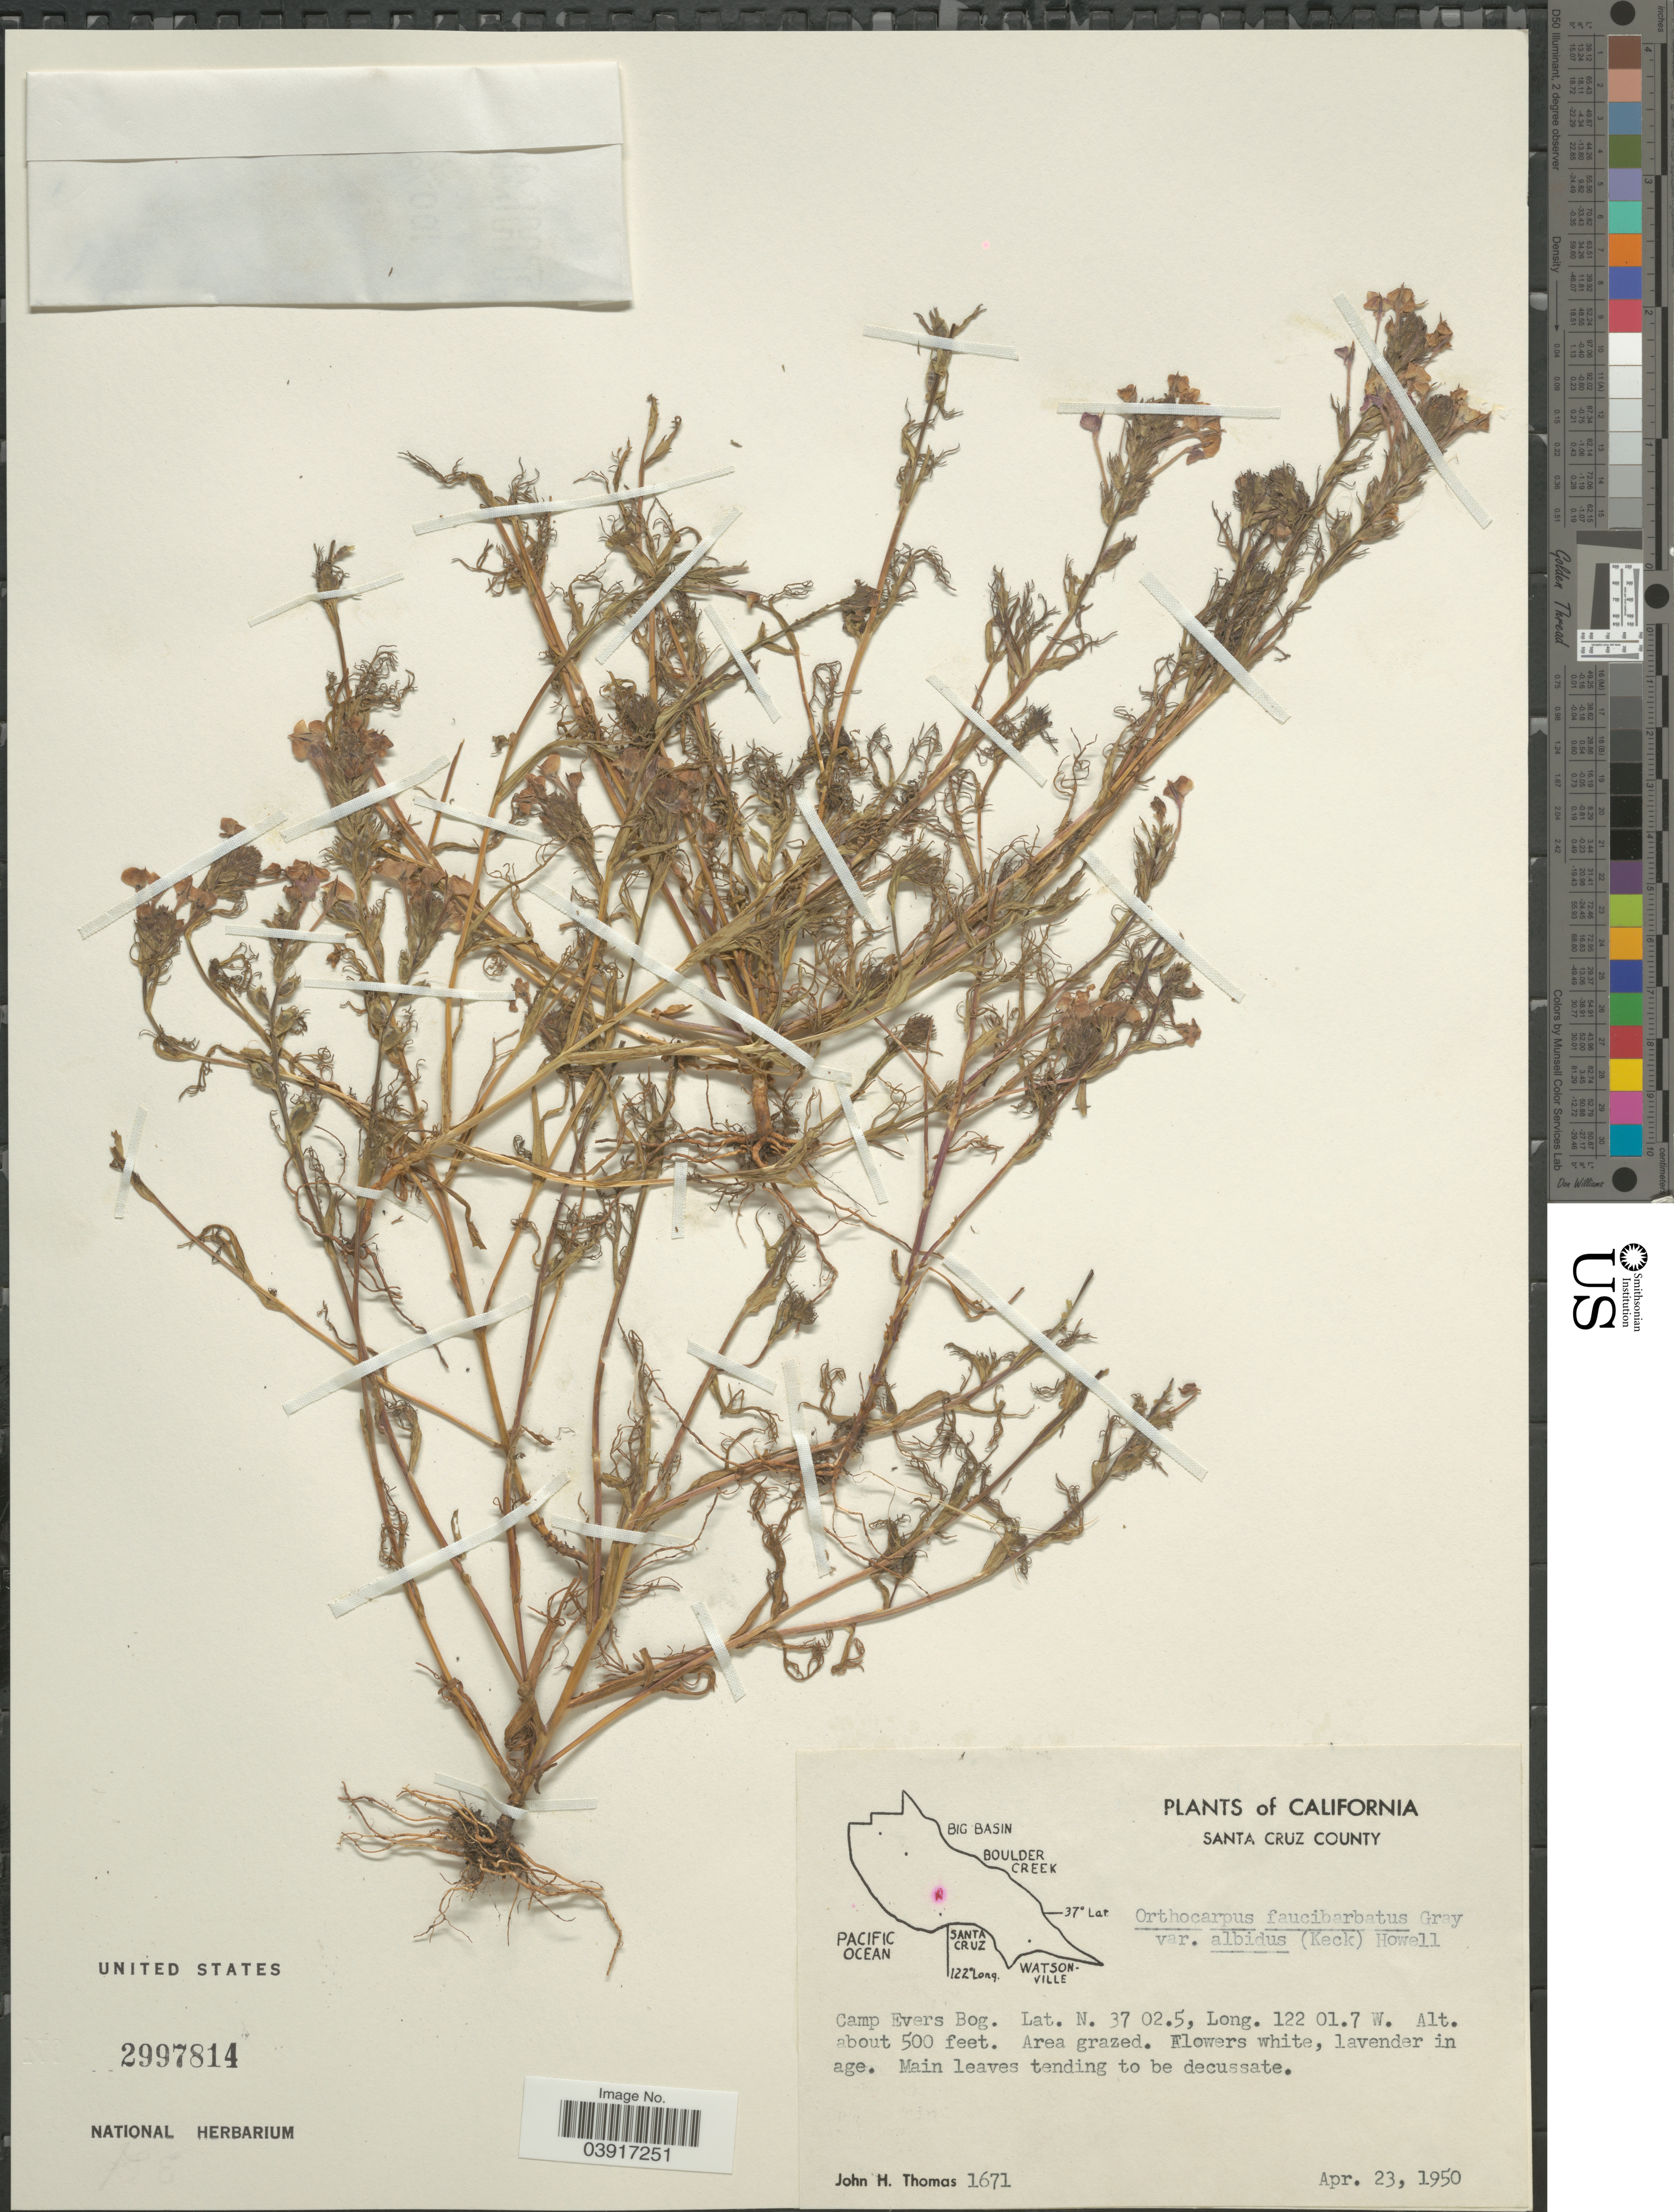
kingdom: Plantae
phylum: Tracheophyta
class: Magnoliopsida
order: Lamiales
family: Orobanchaceae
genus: Orthocarpus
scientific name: Orthocarpus faucibarbatus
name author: A. Gray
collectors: J. H. Thomas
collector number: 1671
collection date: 1950-04-23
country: United States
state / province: Alaska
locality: Santa Cruz County. Camp Evers Bog.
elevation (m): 152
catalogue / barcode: US 2997814